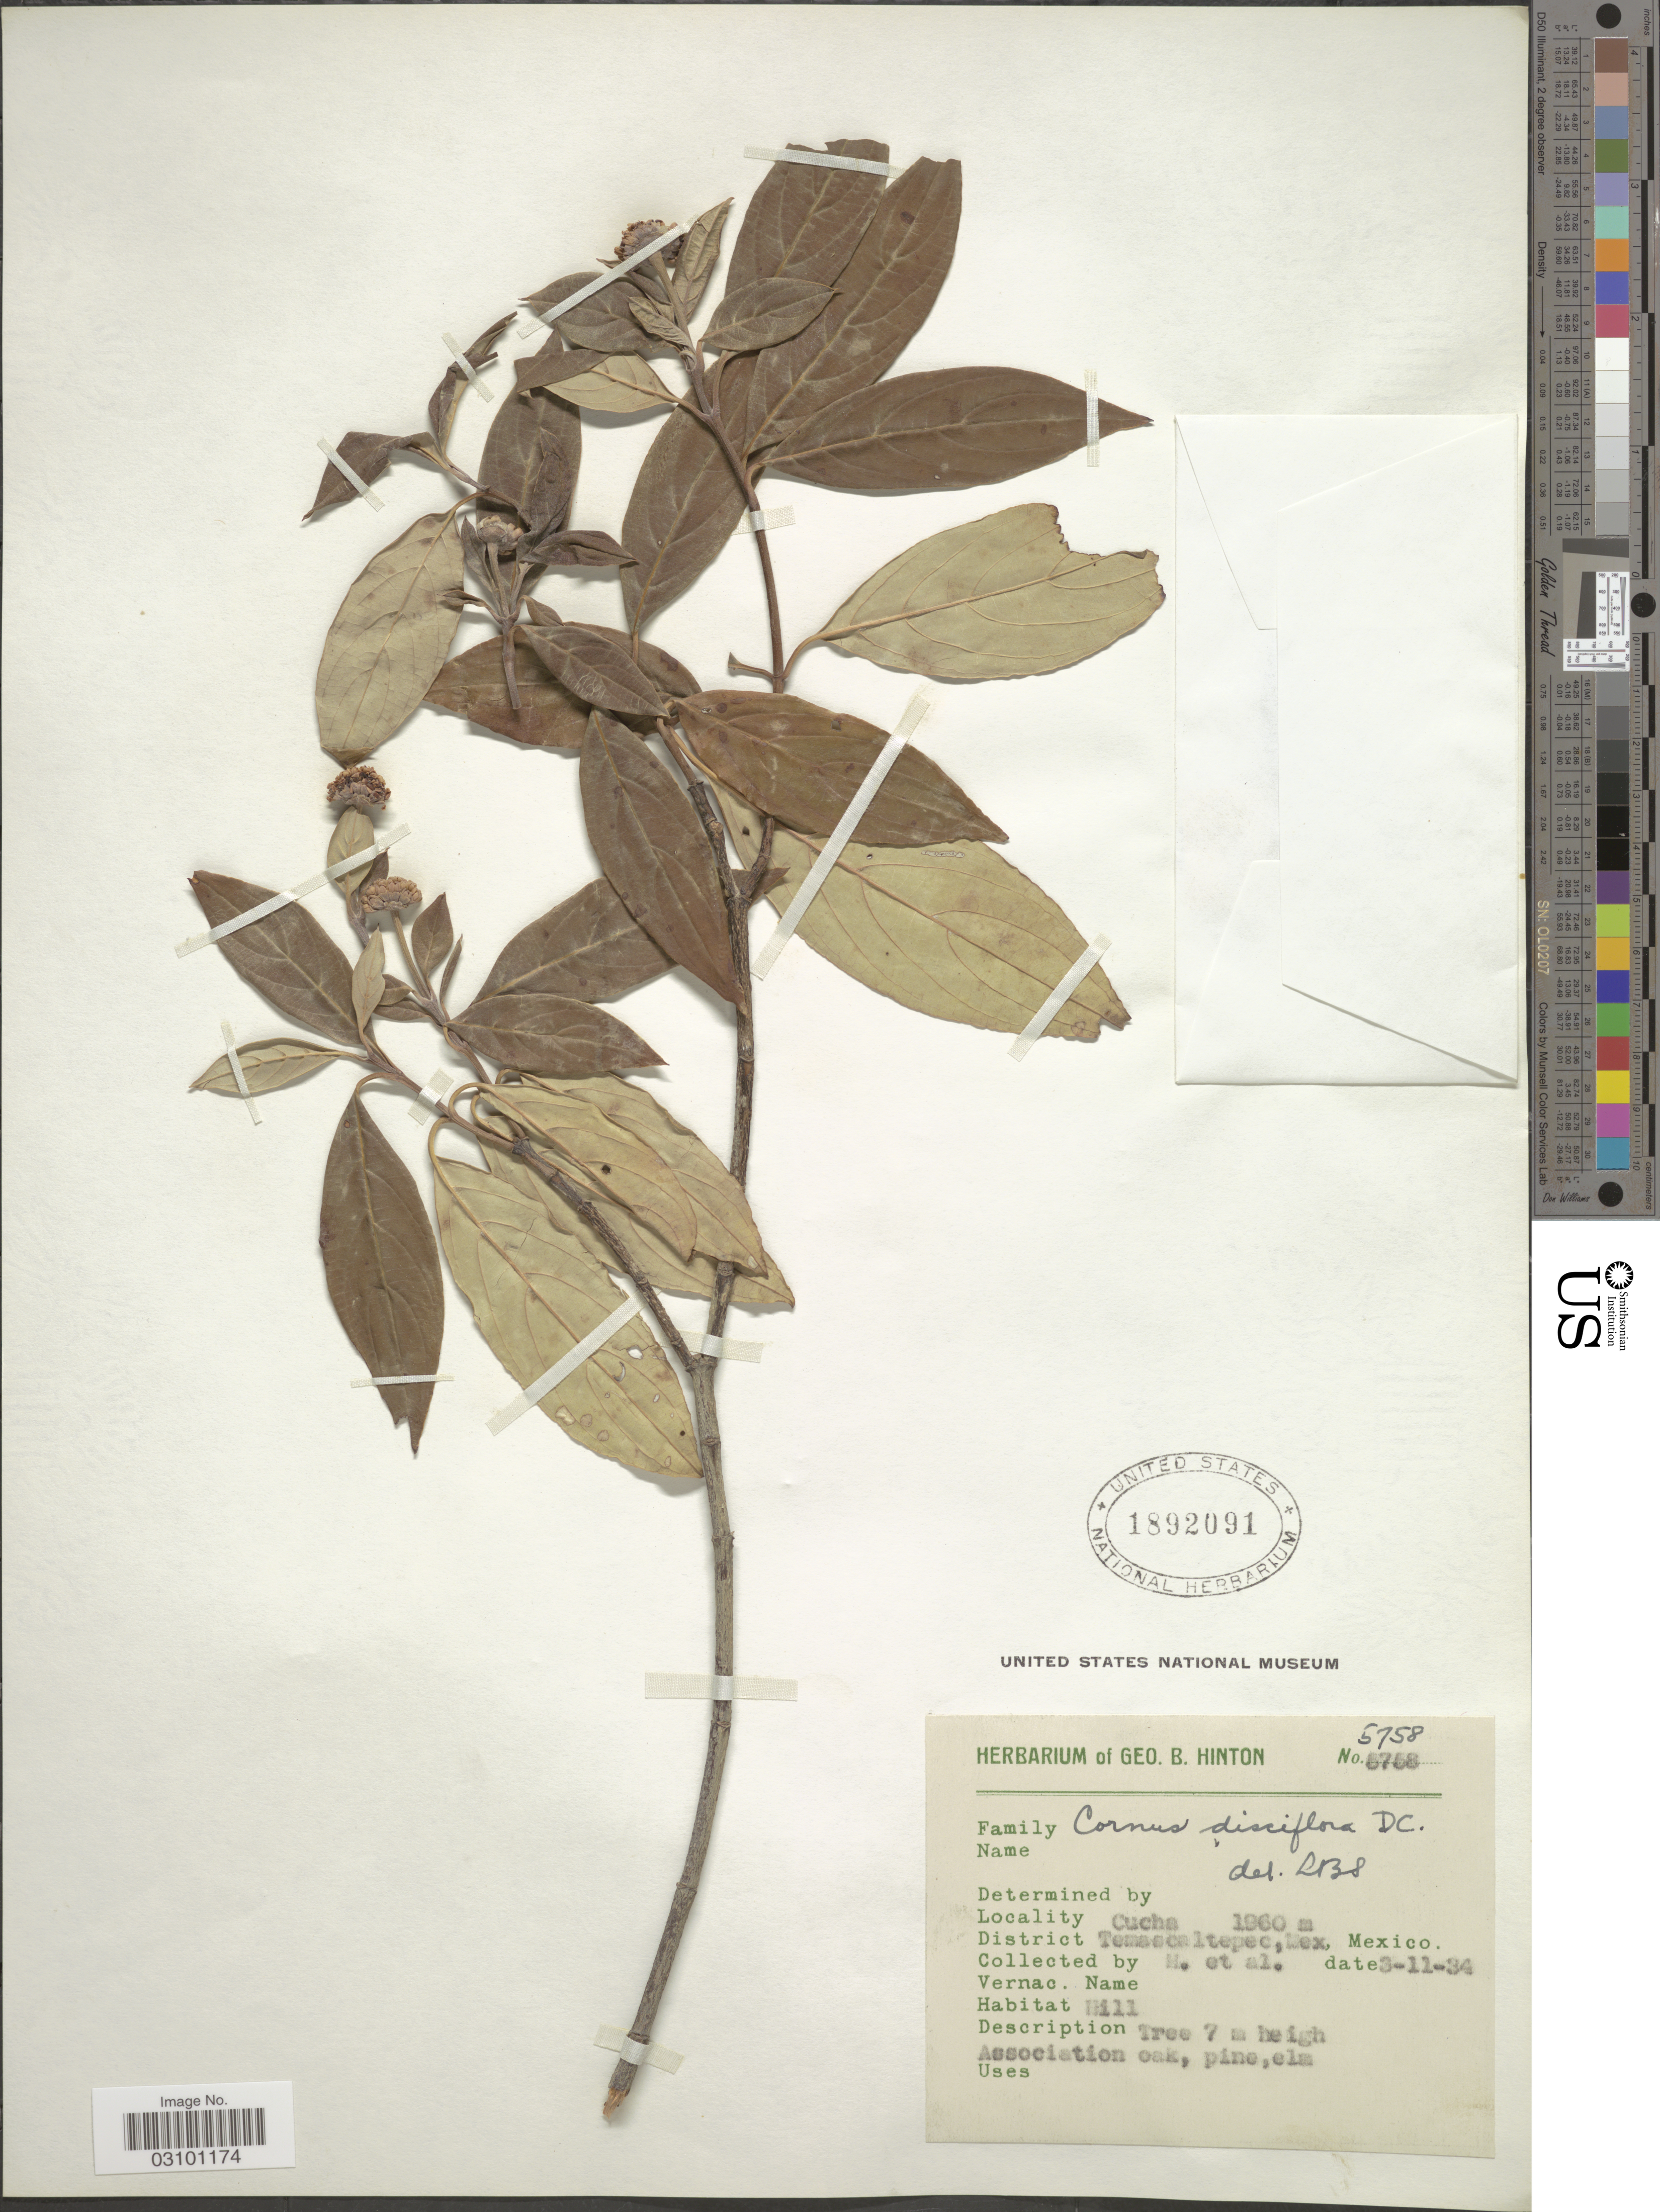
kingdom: Plantae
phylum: Tracheophyta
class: Magnoliopsida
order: Cornales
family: Cornaceae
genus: Cornus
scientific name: Cornus disciflora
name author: Moc. & Sessé ex DC.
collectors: G. B. Hinton & et al.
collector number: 5758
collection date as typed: Transcribed d/m/y: 3/11/34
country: Mexico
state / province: México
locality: Cucha. District Temascaltepec.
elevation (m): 1960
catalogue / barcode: US 1892091